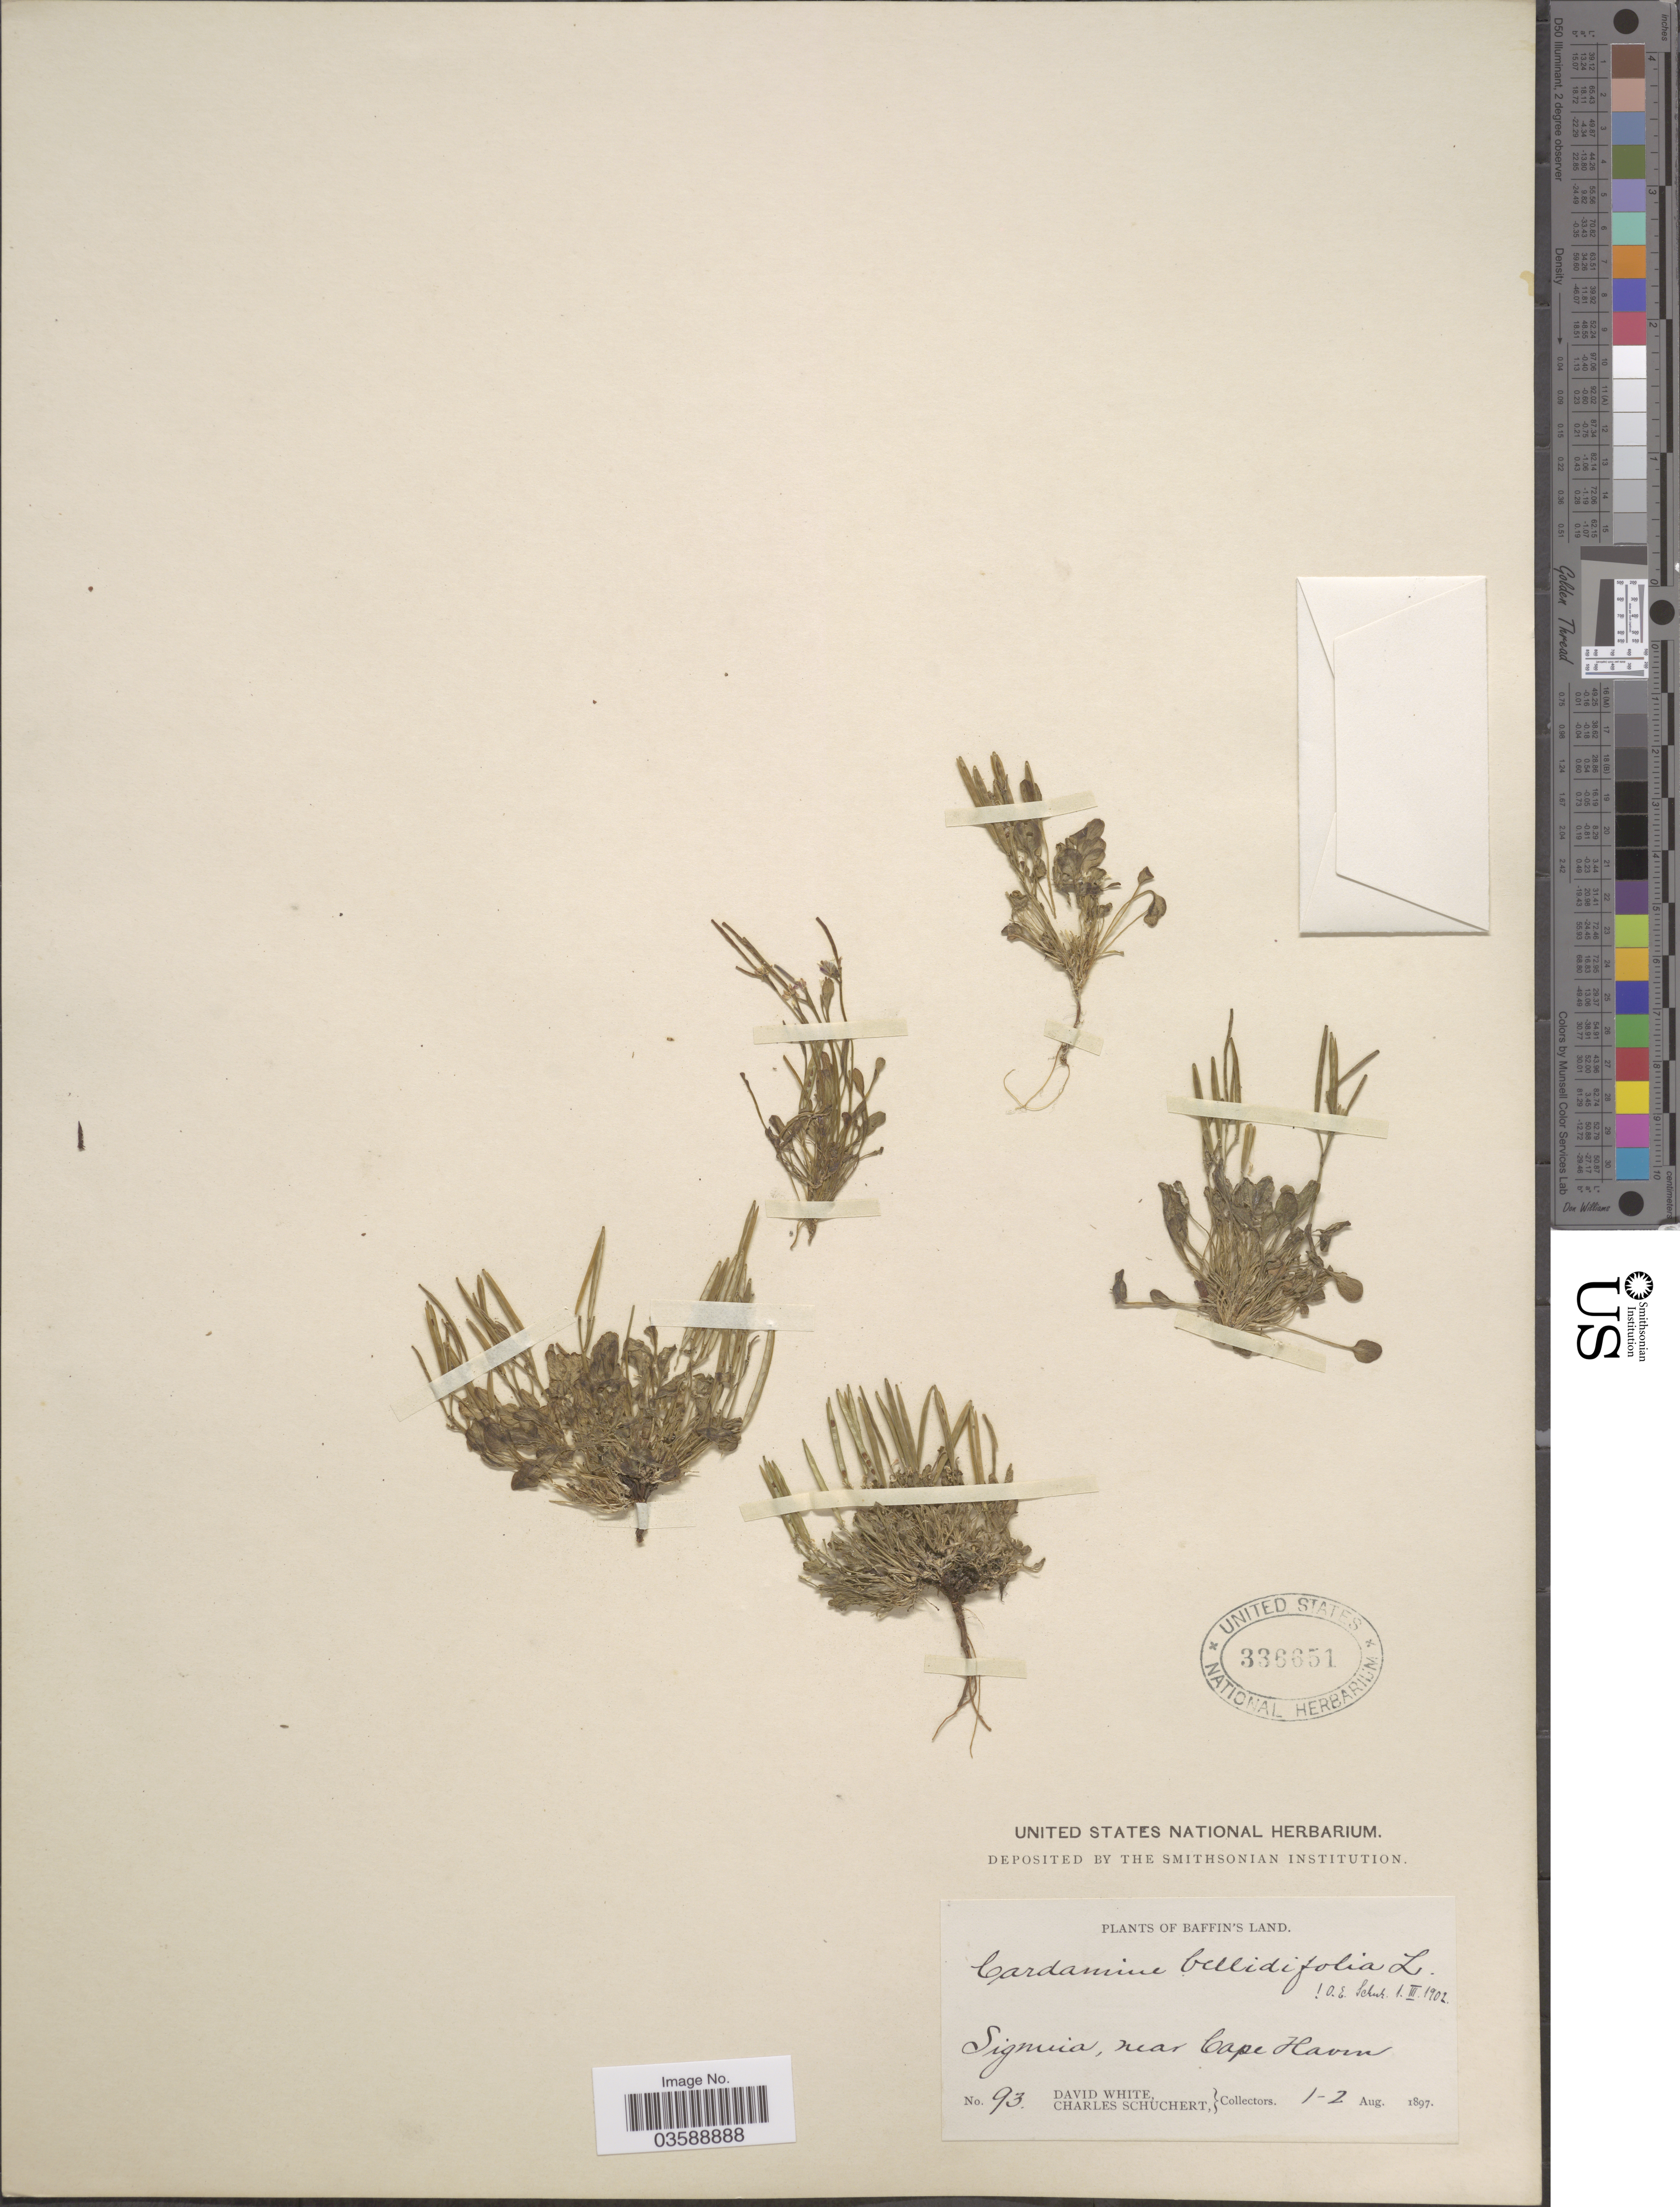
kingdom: Plantae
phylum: Tracheophyta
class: Magnoliopsida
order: Brassicales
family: Brassicaceae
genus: Cardamine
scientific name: Cardamine bellidifolia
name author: L.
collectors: D. White & C. Schuchert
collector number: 93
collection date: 1897-08-01/1897-08-02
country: Canada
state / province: Nunavut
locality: Baffin's Land. Signuia, near Cape Haven.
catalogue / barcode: US 336651